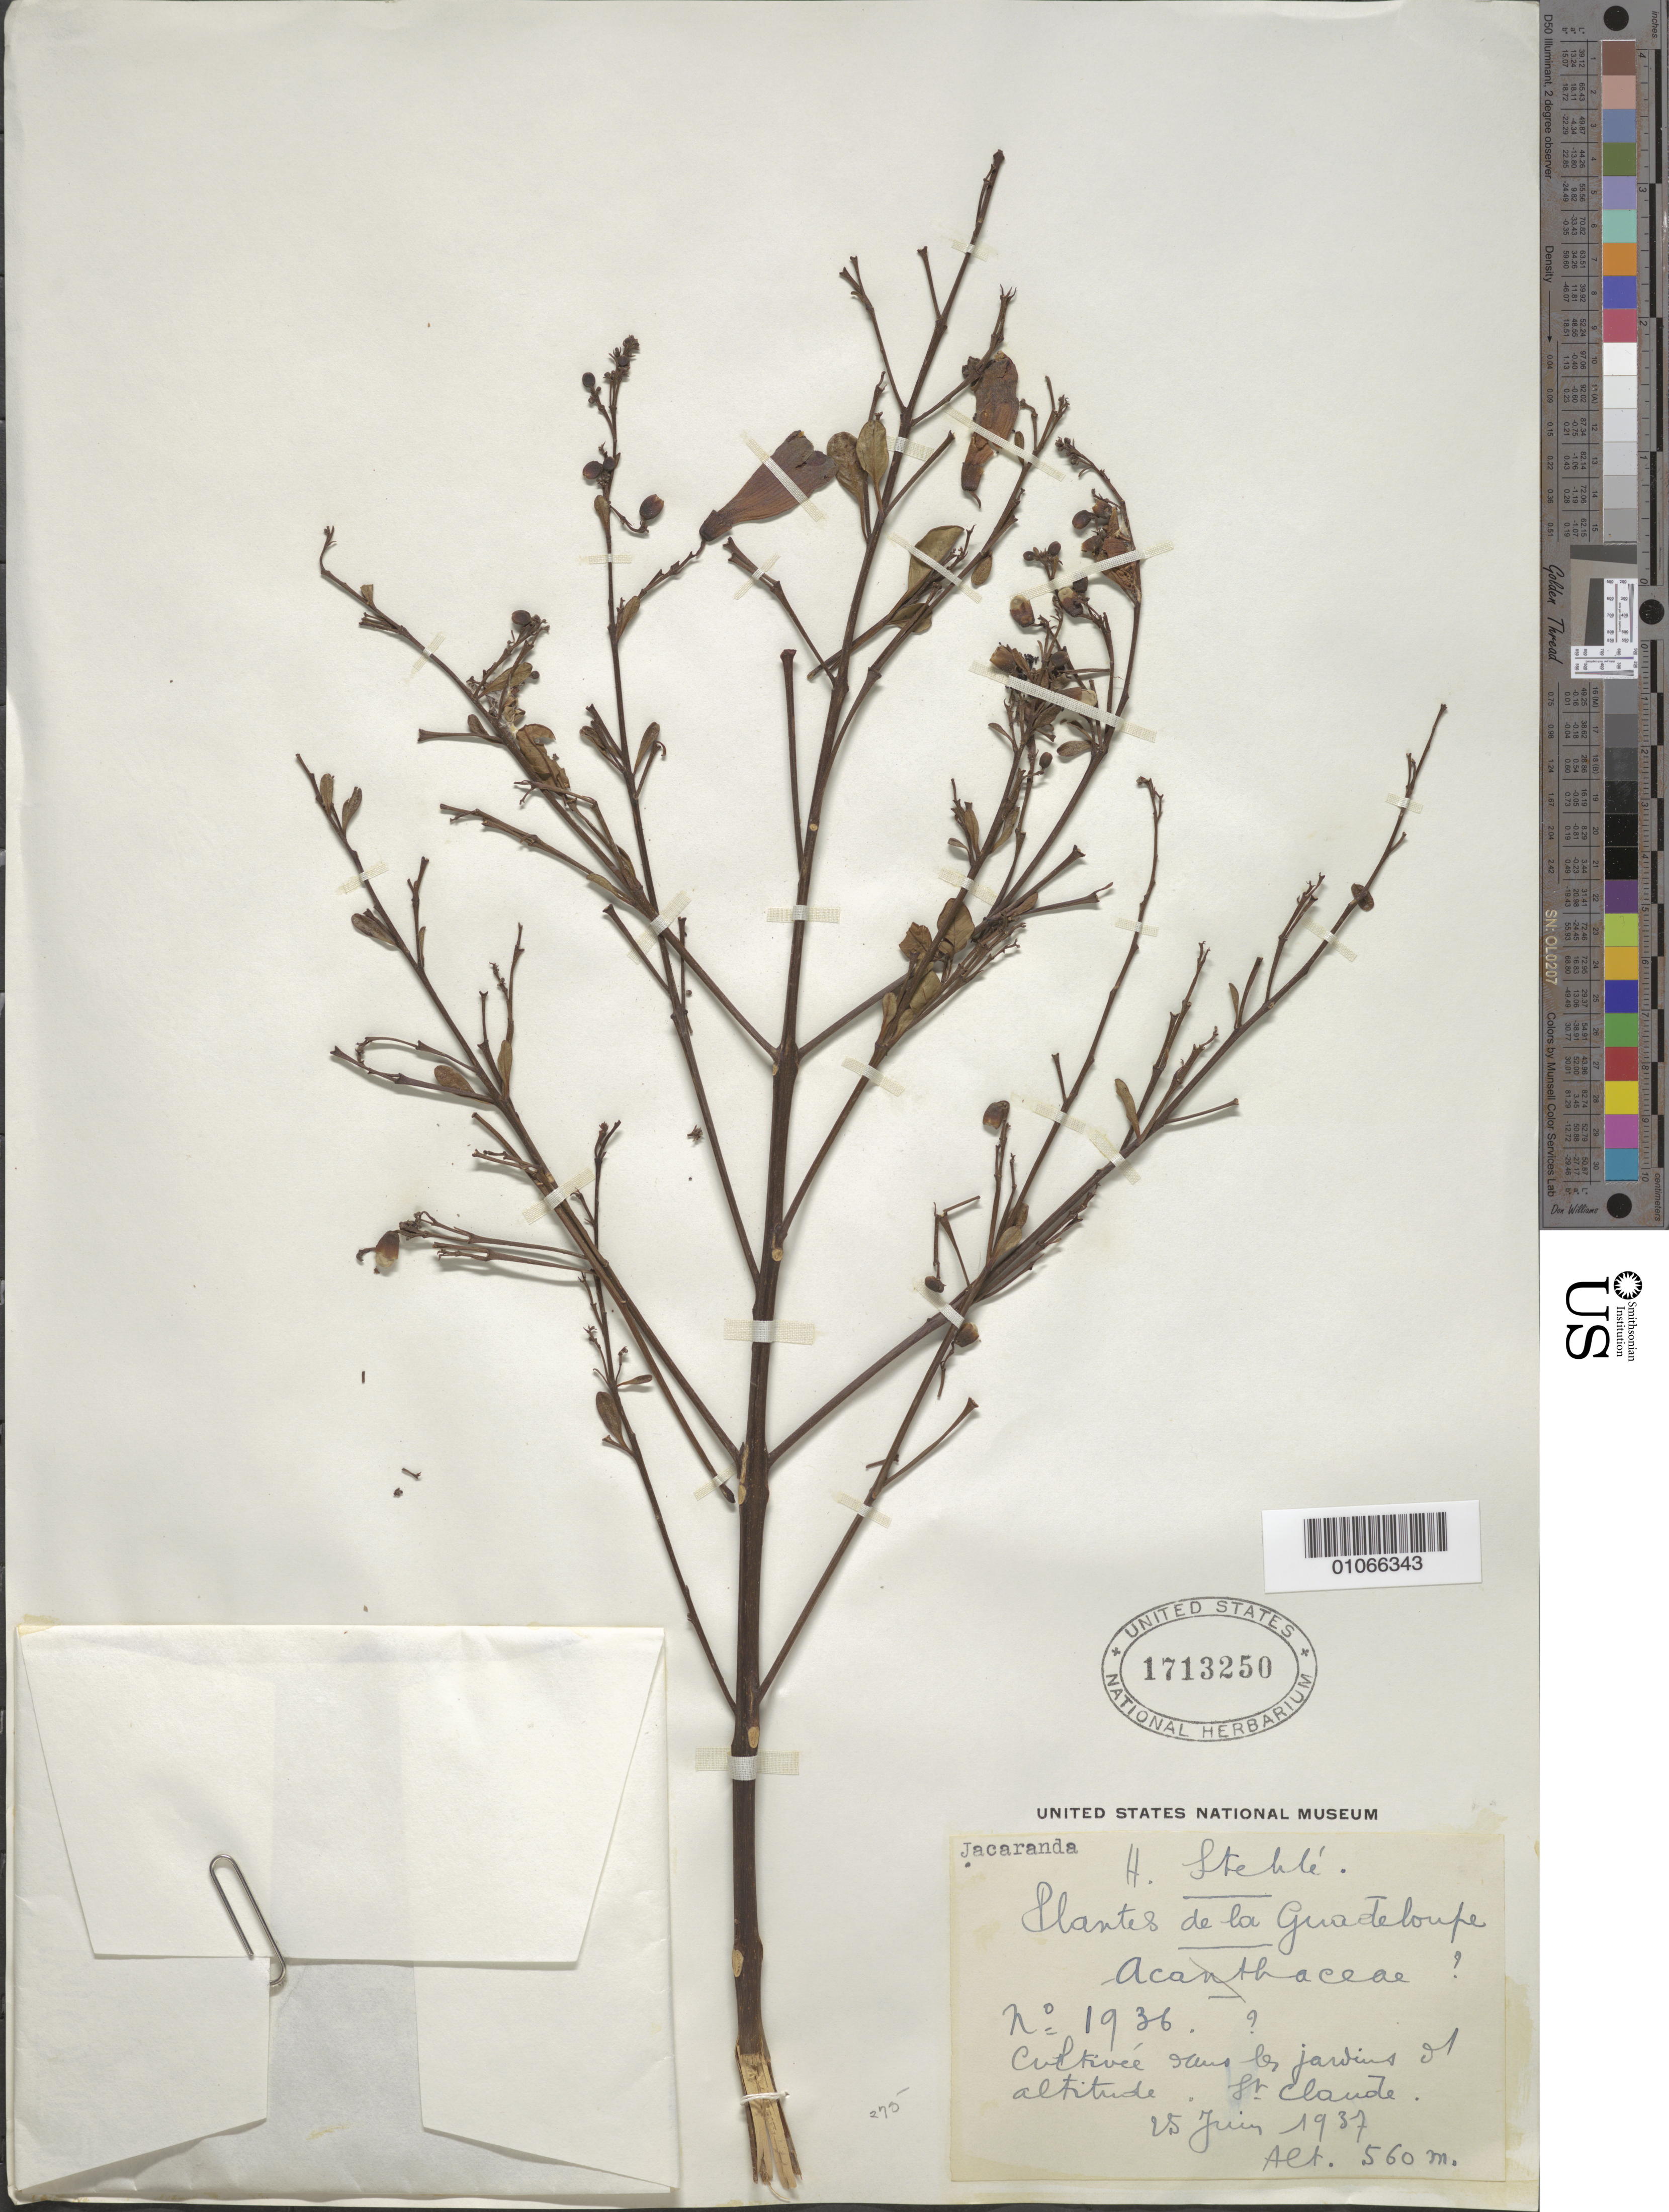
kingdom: Plantae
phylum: Tracheophyta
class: Magnoliopsida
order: Lamiales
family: Bignoniaceae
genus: Jacaranda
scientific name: Jacaranda sp.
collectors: H. Stehlé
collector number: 1936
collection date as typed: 15 Jun 1937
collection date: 1937-06-15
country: Guadeloupe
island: Basse Terre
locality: St. Claude gardens.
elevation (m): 560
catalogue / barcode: US 1713250